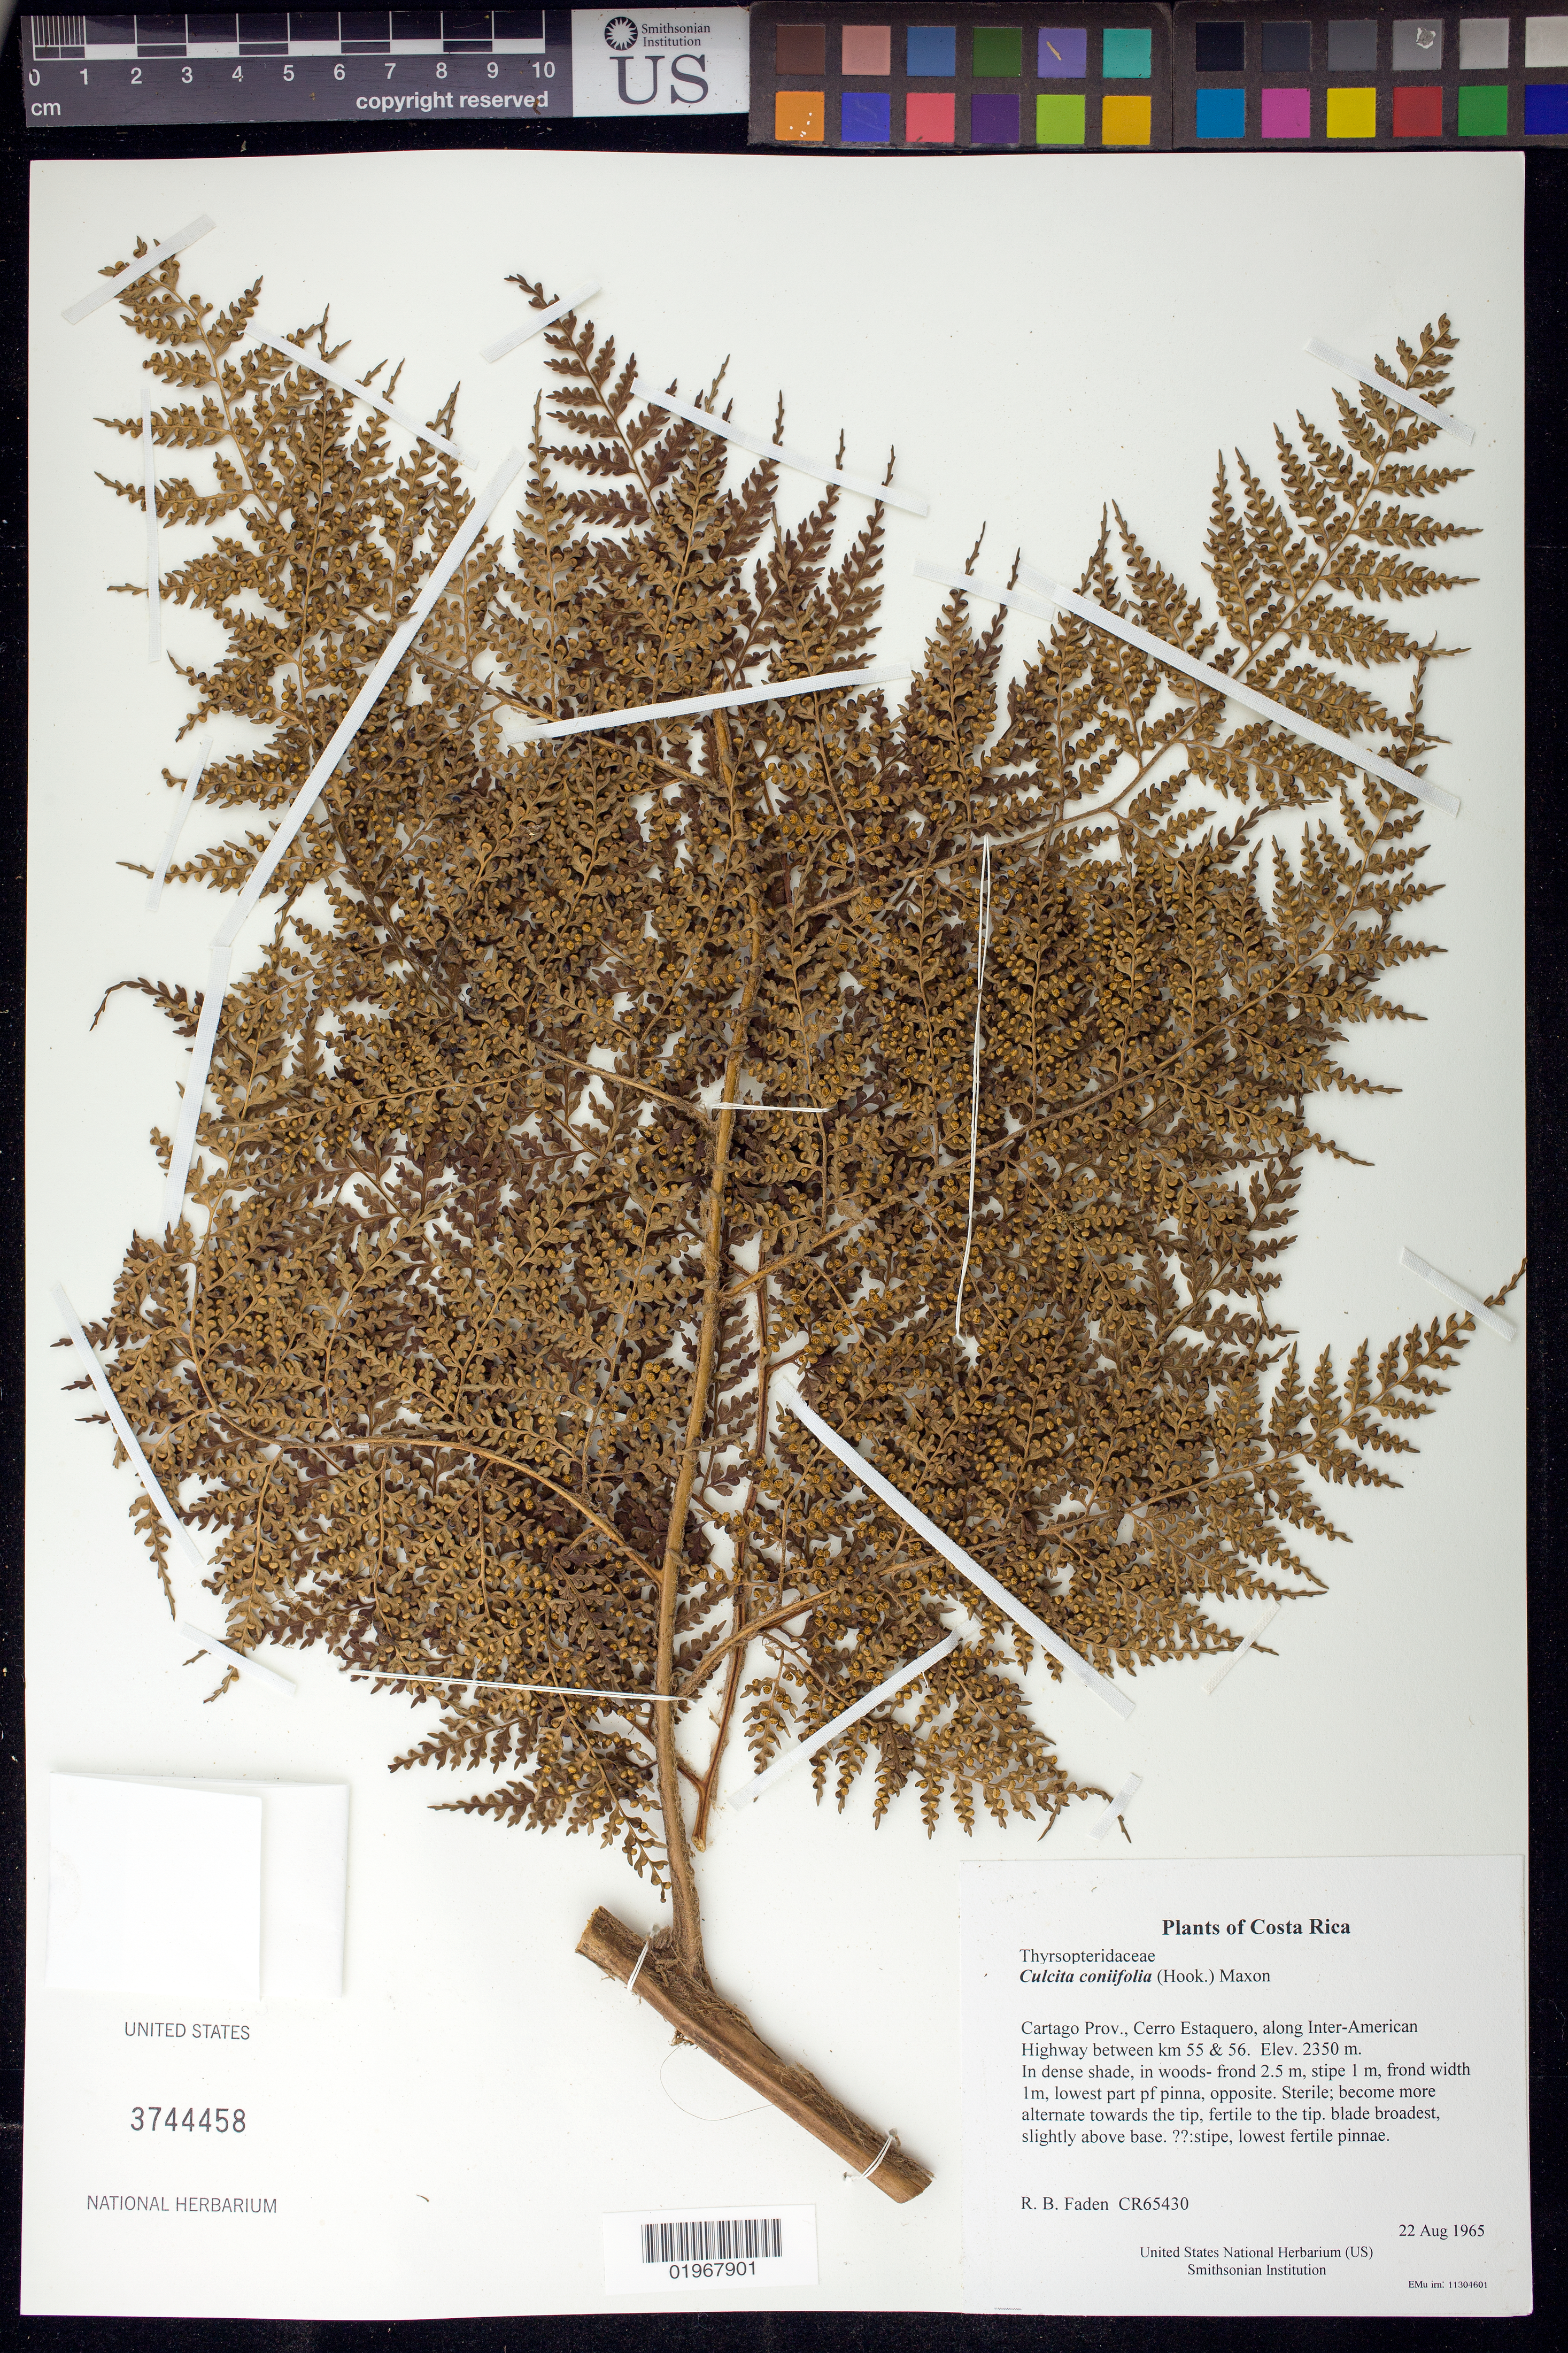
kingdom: Plantae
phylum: Tracheophyta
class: Polypodiopsida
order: Cyatheales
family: Culcitaceae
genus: Culcita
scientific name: Culcita coniifolia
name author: (Hook.) Maxon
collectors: R. B. Faden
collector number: CR65430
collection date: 1965-08-22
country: Costa Rica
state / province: Cartago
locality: Cerro Estaquero, along Inter-American Highway between km 55 & 56.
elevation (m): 2350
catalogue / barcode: US 3744458